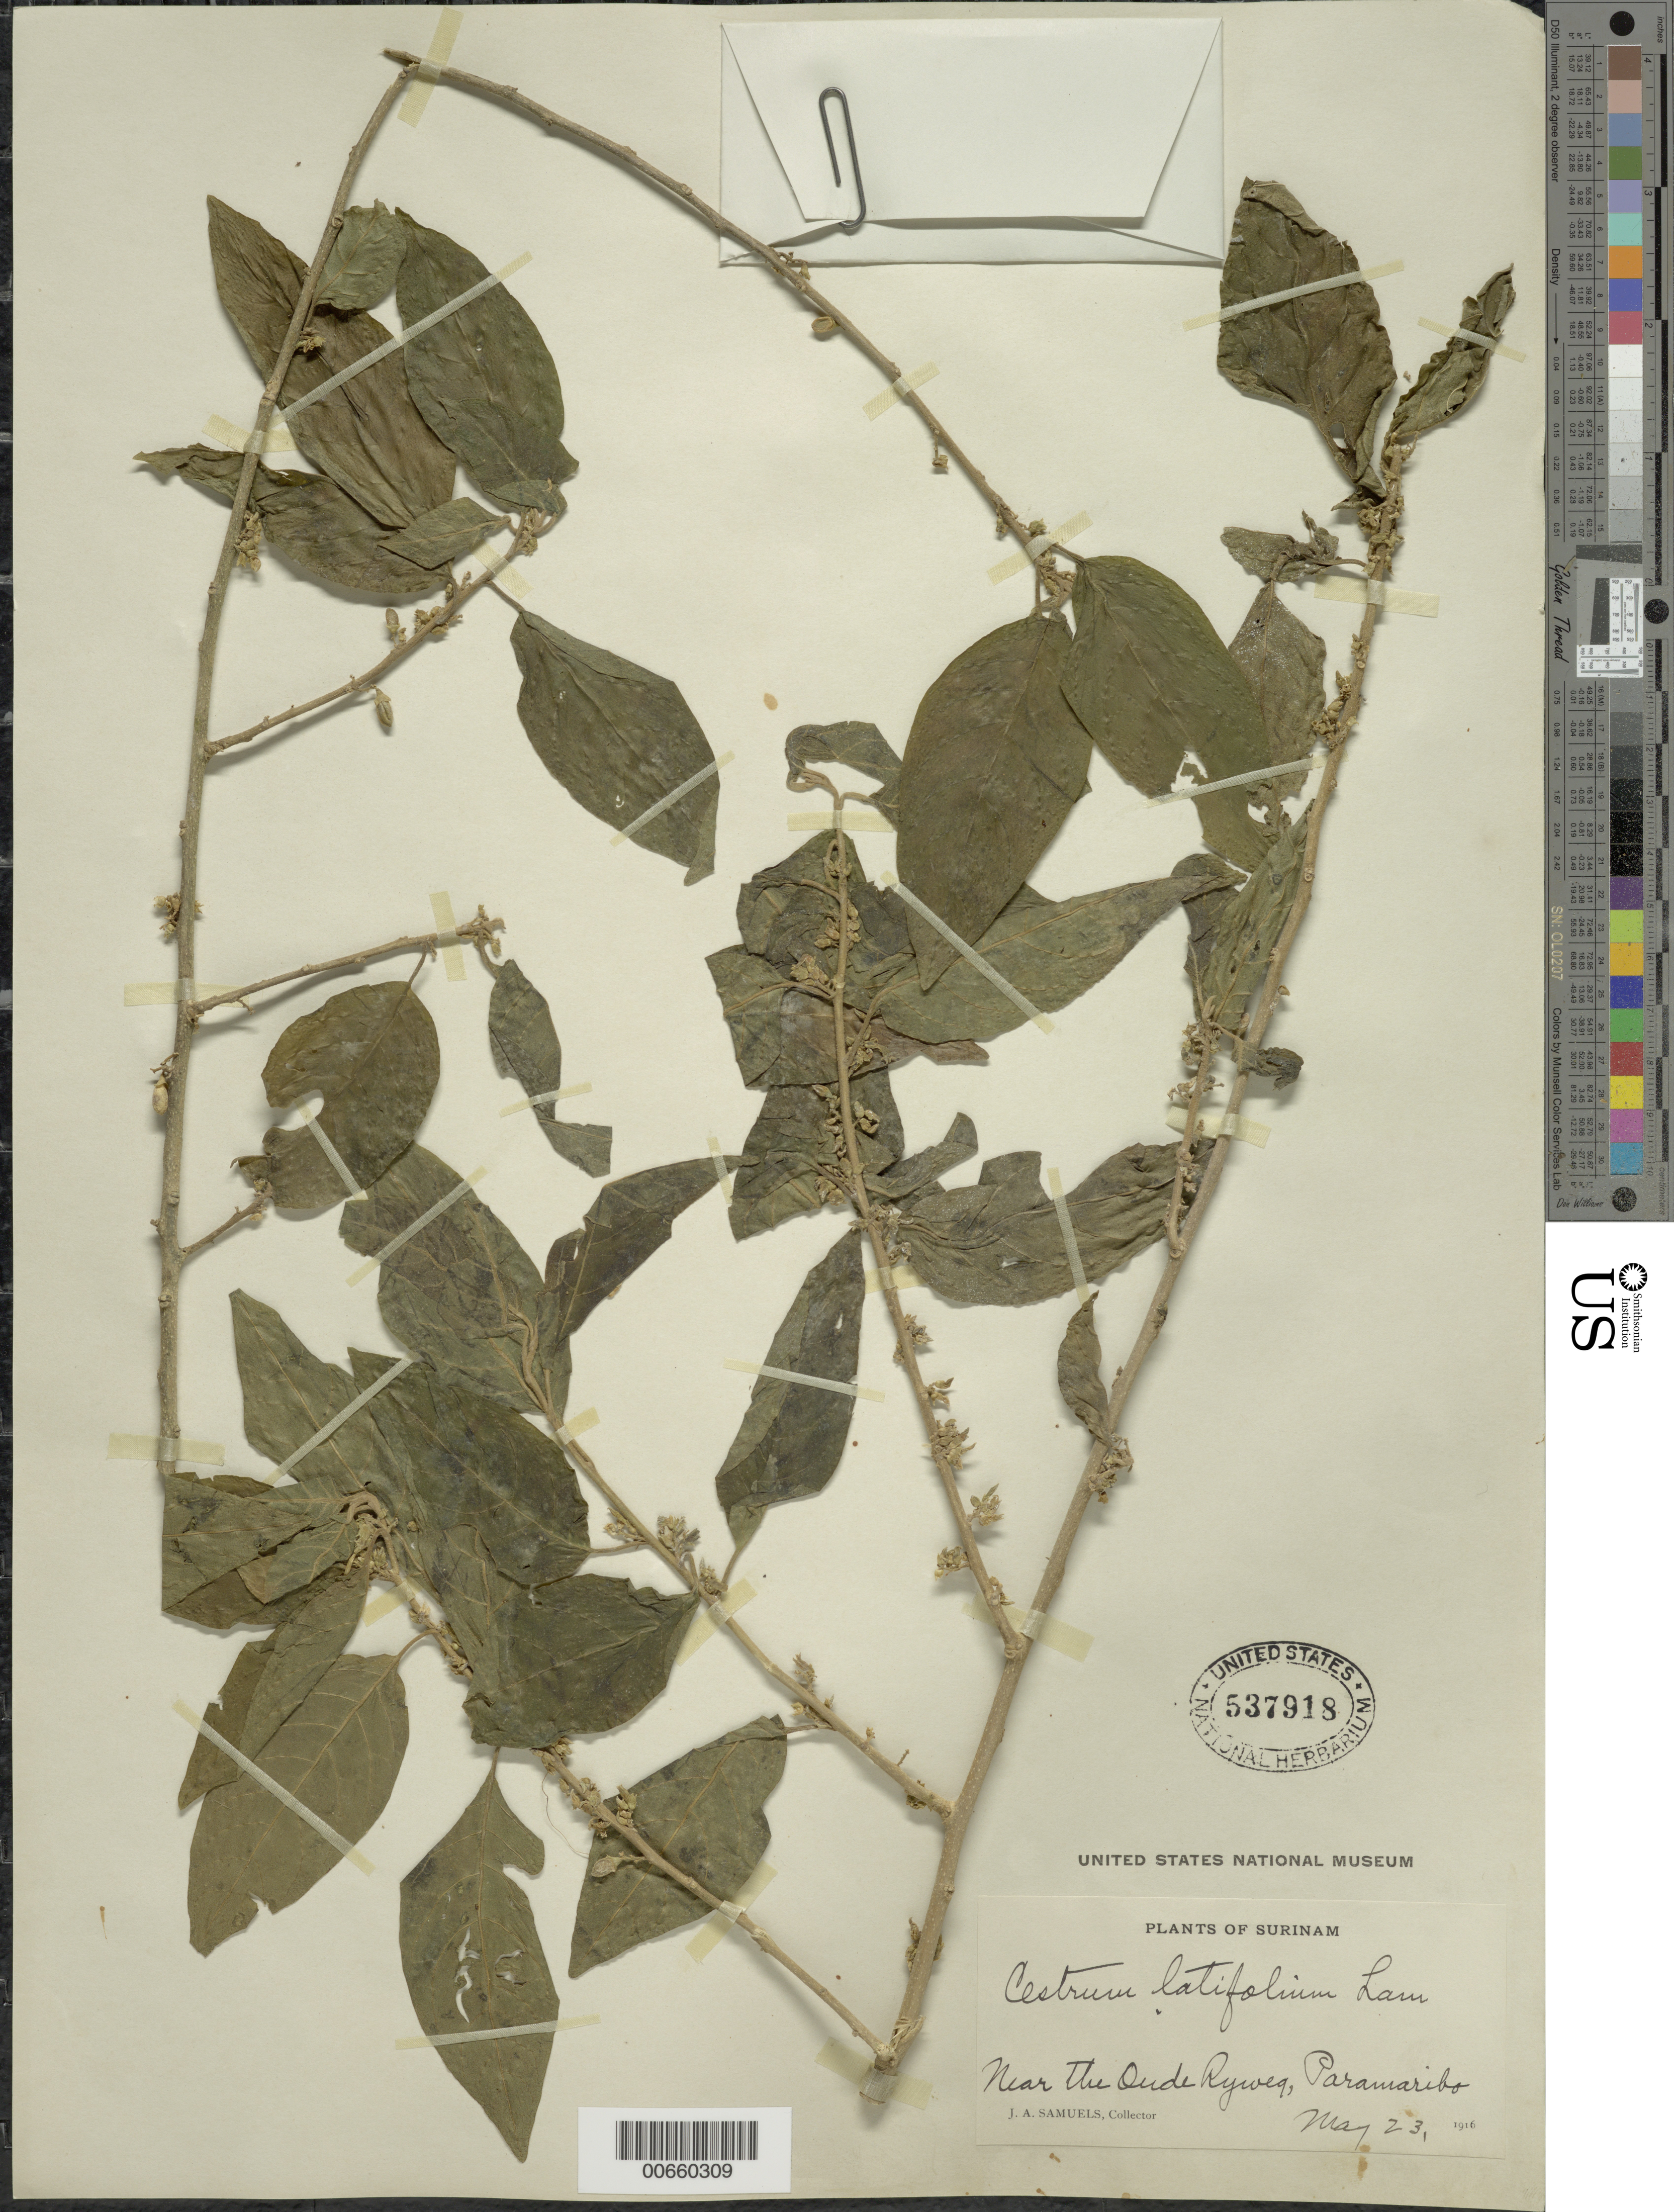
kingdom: Plantae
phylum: Tracheophyta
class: Magnoliopsida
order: Solanales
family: Solanaceae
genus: Cestrum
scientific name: Cestrum latifolium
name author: Lam.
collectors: J. A. Samuels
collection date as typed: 23-May-16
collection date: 1916-05-23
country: Suriname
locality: Paramaribo, Oude Ryweg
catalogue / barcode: US 537918